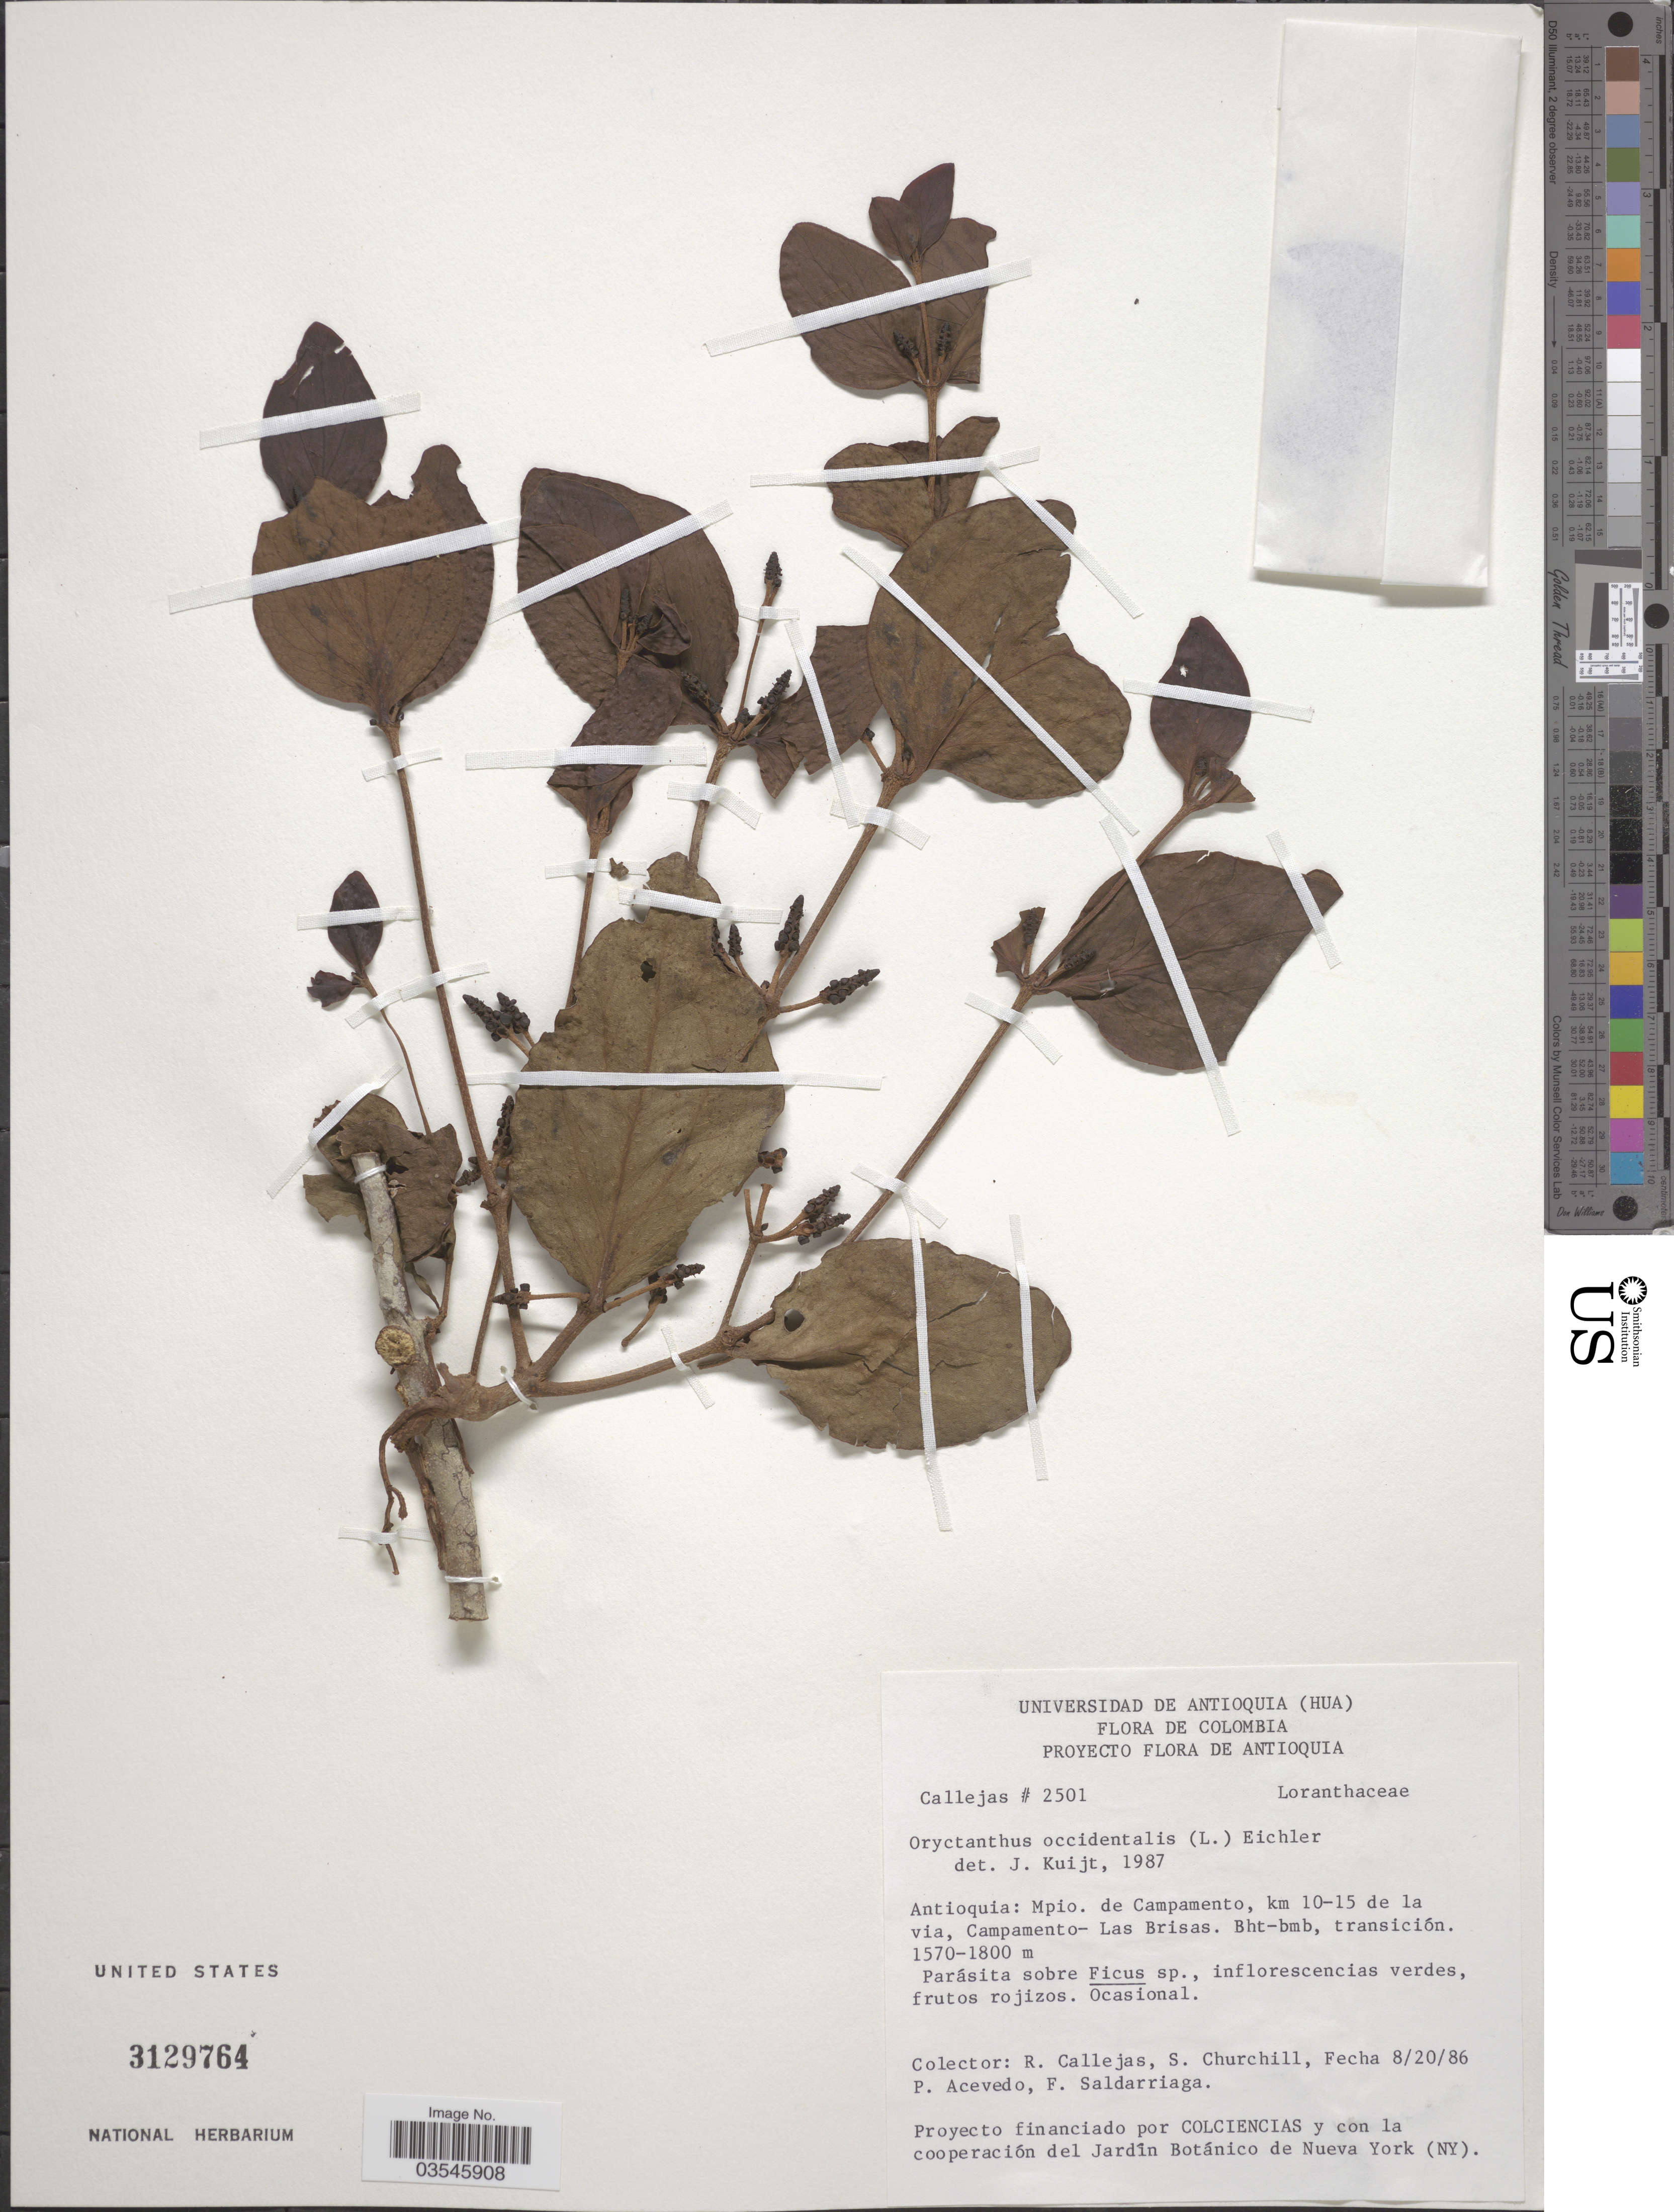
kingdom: Plantae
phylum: Tracheophyta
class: Magnoliopsida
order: Santalales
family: Loranthaceae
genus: Oryctanthus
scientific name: Oryctanthus occidentalis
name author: (L.) Eichler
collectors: R. Callejas, S. Churchill, P. Acevedo-Rodr. & F. Saldarriaga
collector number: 2501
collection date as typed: Transcribed d/m/y: 20/8/86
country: Colombia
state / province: Antioquia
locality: Mpio. de Campamento, km 10-15 de la via, Campamento-Las Brisas.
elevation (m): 1570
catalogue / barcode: US 3129764